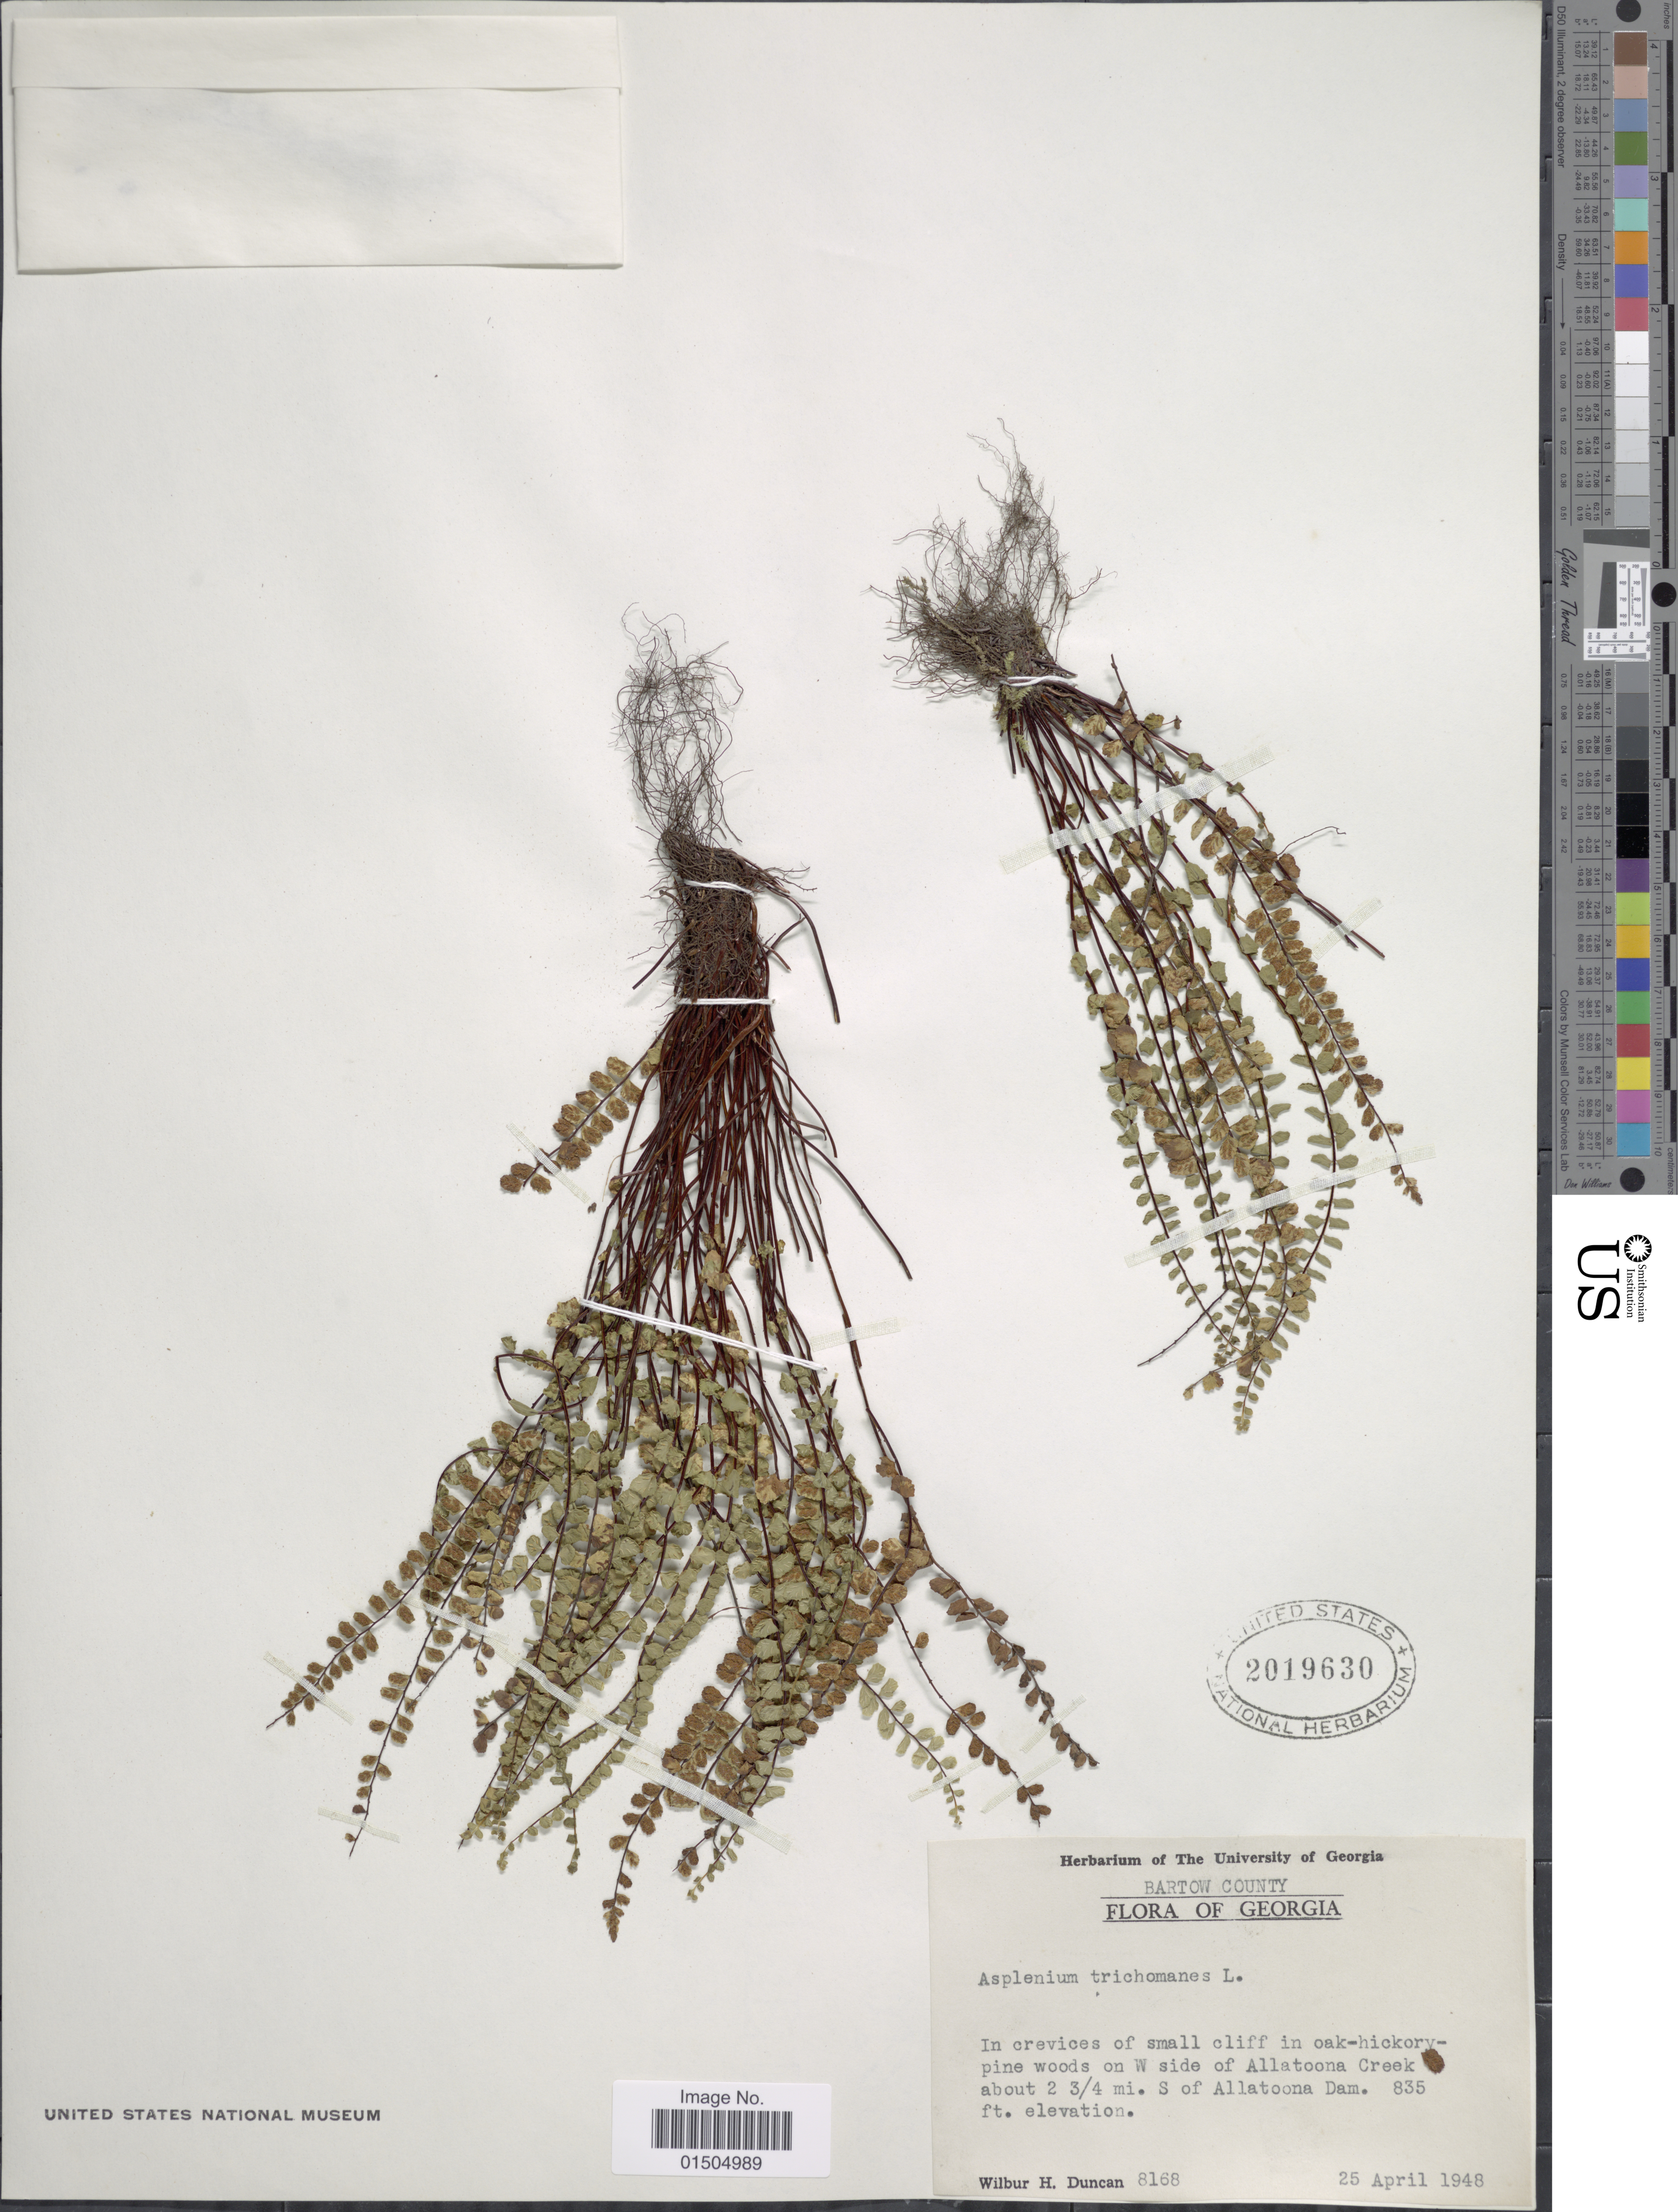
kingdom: Plantae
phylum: Tracheophyta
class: Polypodiopsida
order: Polypodiales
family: Aspleniaceae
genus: Asplenium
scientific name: Asplenium trichomanes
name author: L.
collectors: W. H. Duncan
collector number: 8168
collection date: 1948-04-25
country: United States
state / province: Georgia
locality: Bartow County. In crevices of small cliff in oak-hickory-pine woods on W side of Allatoona Creek about 2 3/4 mi. S of Allatoona Dam.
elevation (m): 255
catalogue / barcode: US 2019630